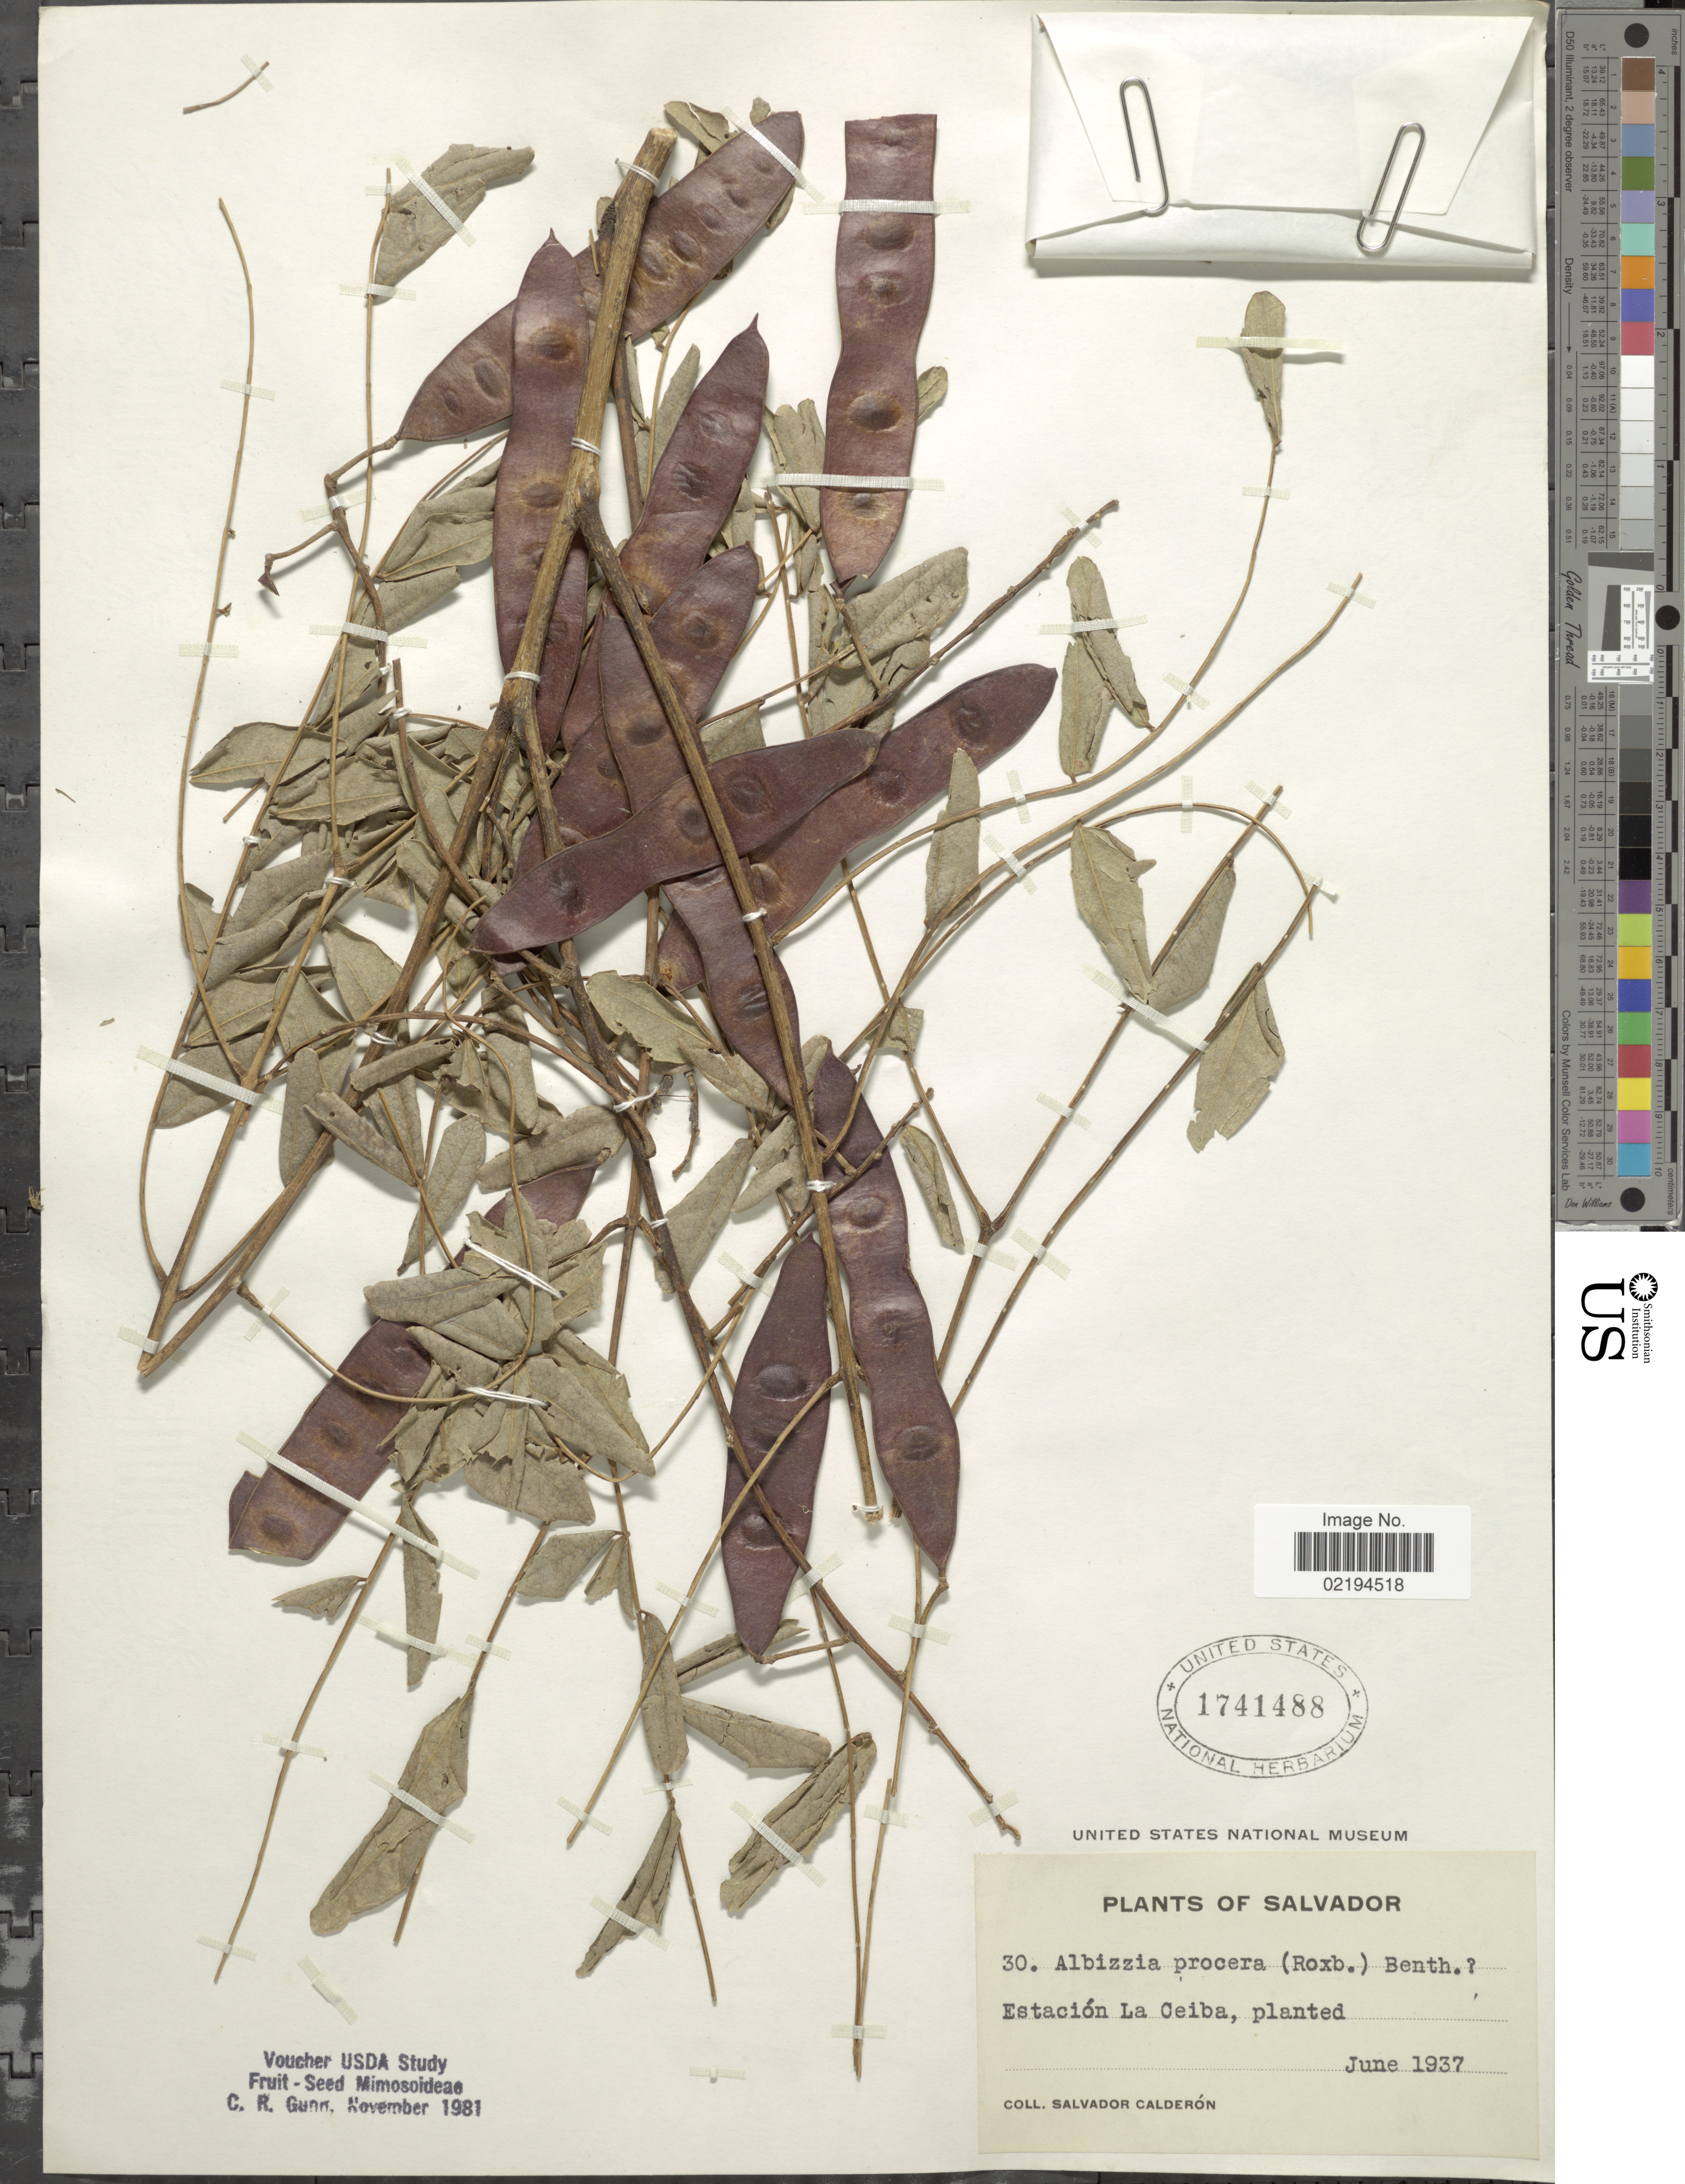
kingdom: Plantae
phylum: Tracheophyta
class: Magnoliopsida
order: Fabales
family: Fabaceae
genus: Albizia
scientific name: Albizia procera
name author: (Roxb.) Benth.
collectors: S. Calderón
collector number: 30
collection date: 1937-06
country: El Salvador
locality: Estacion La Ceiba.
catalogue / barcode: US 1741488